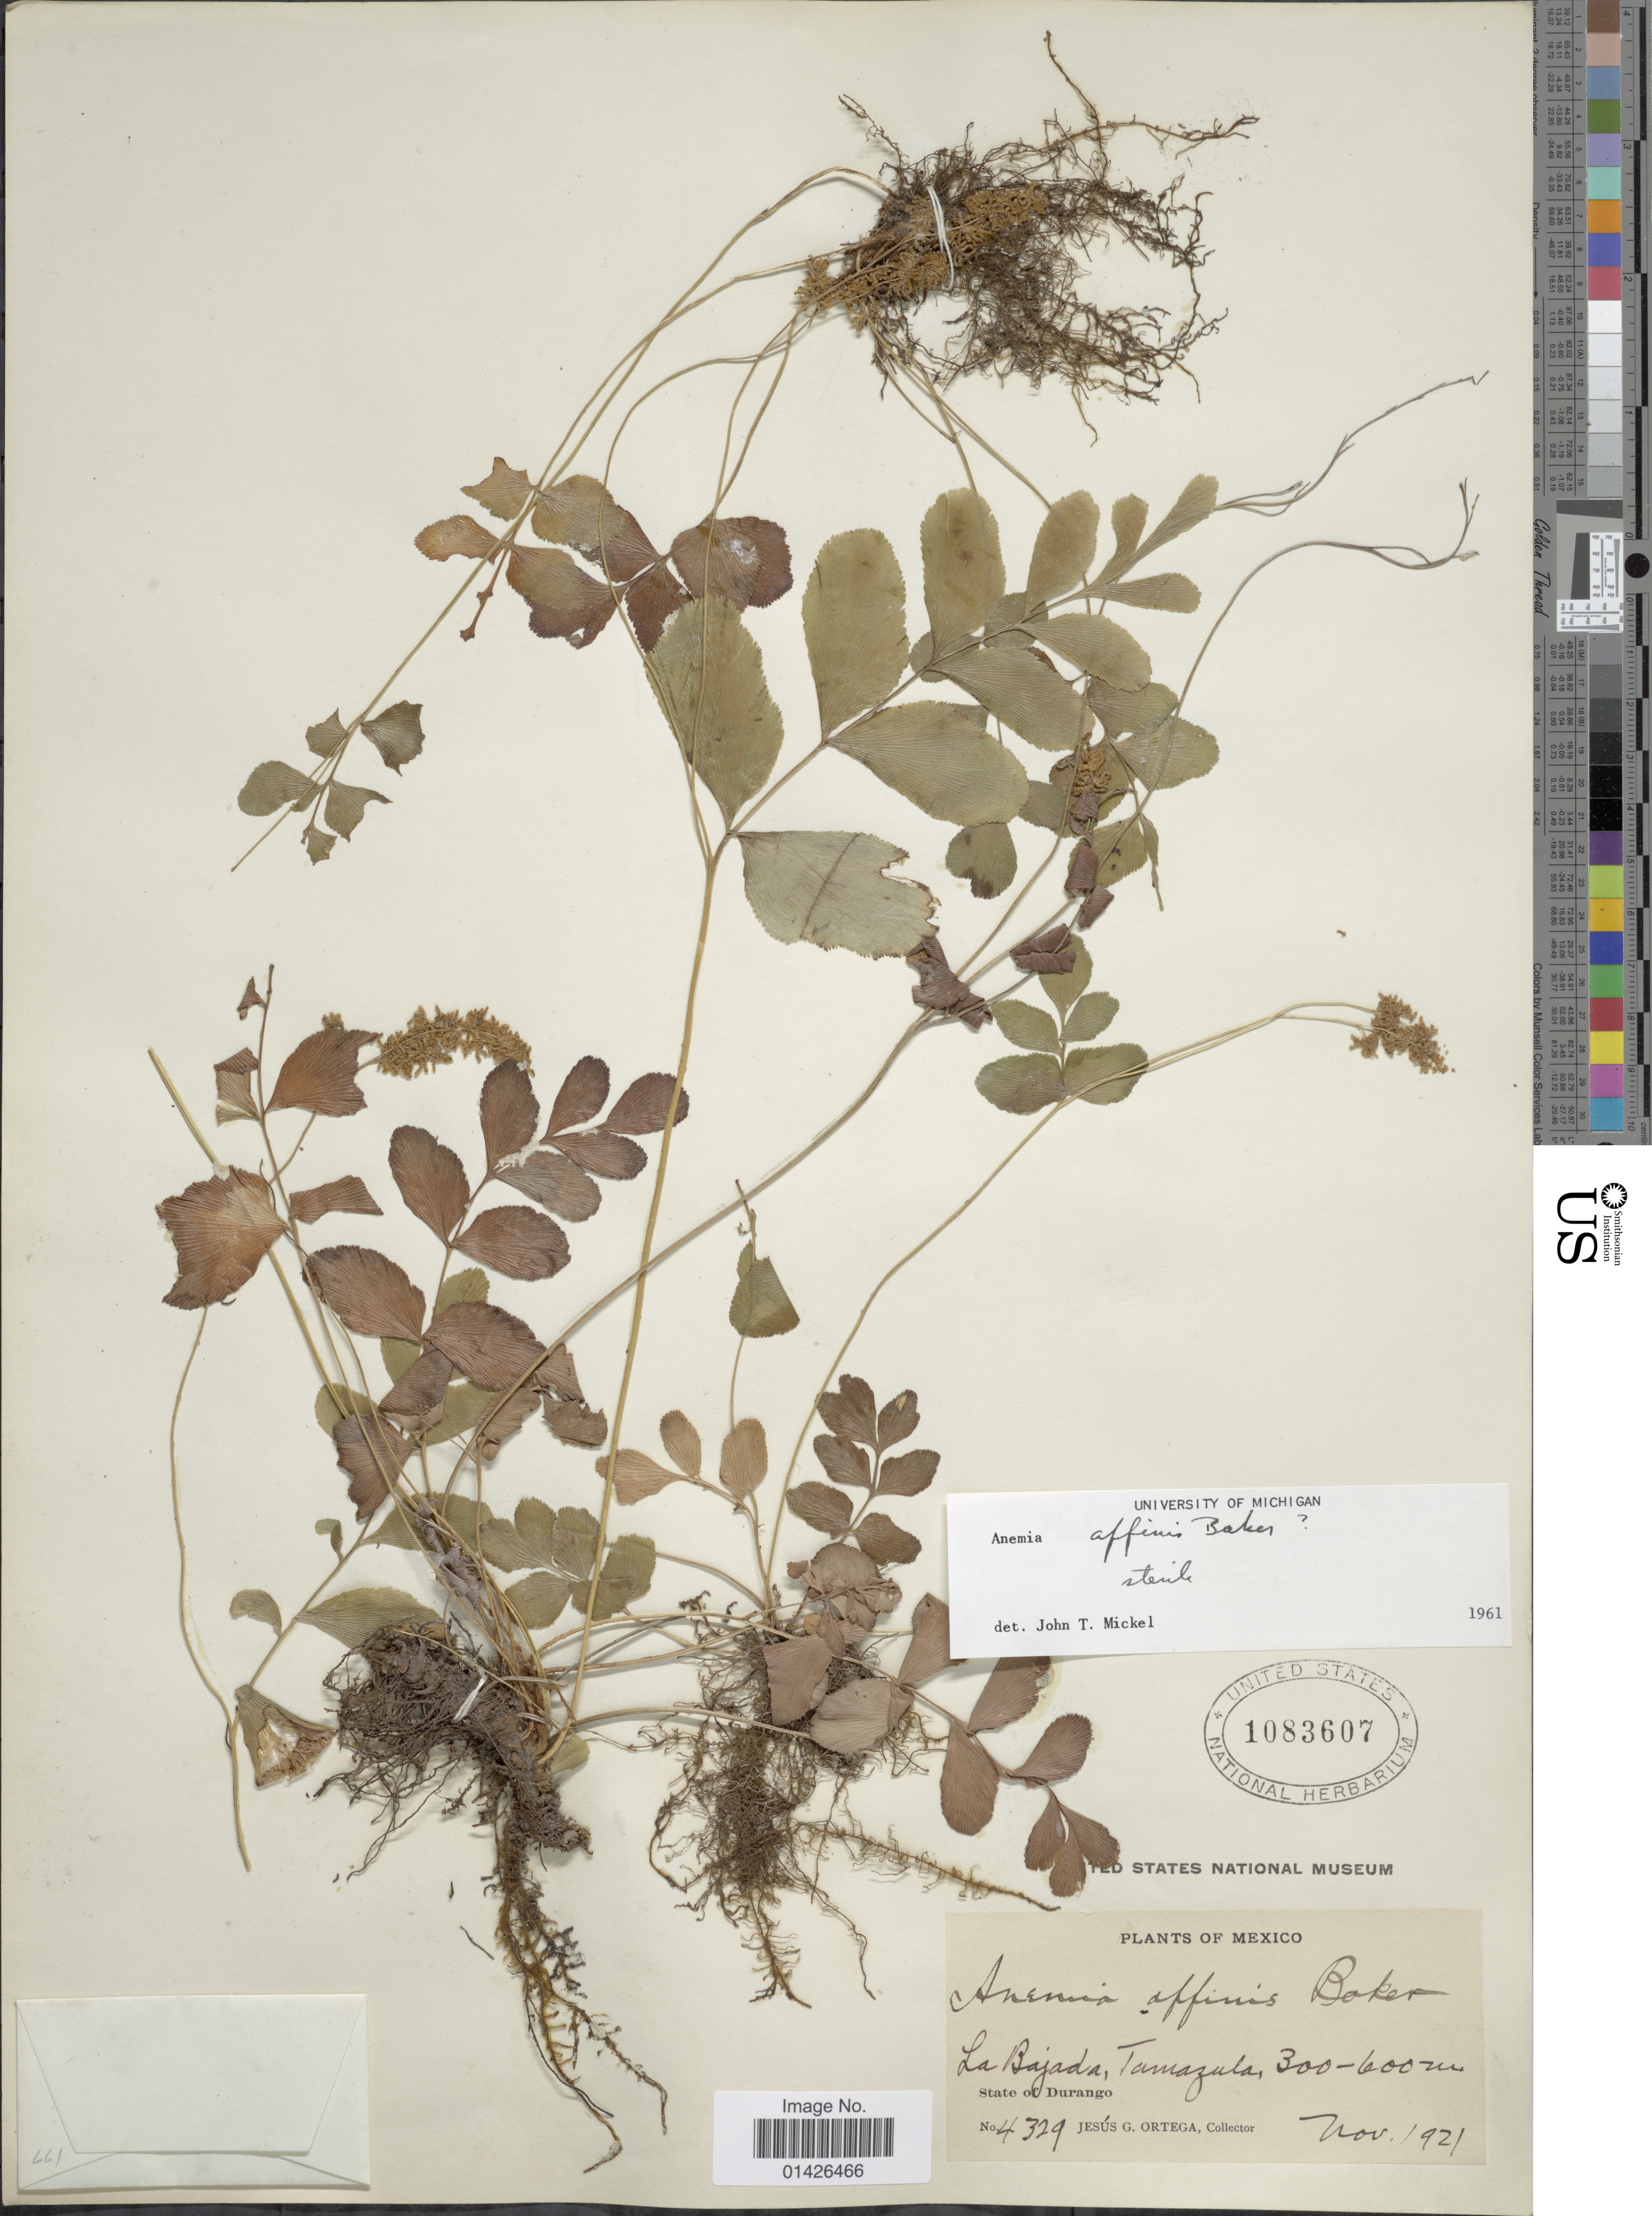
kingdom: Plantae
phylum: Tracheophyta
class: Polypodiopsida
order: Schizaeales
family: Anemiaceae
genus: Anemia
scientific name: Anemia affinis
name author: Baker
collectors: J. Ortega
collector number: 4329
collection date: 1921-11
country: Mexico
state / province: Durango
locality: La Bajada, Tamazula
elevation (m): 300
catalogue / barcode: US 1083607